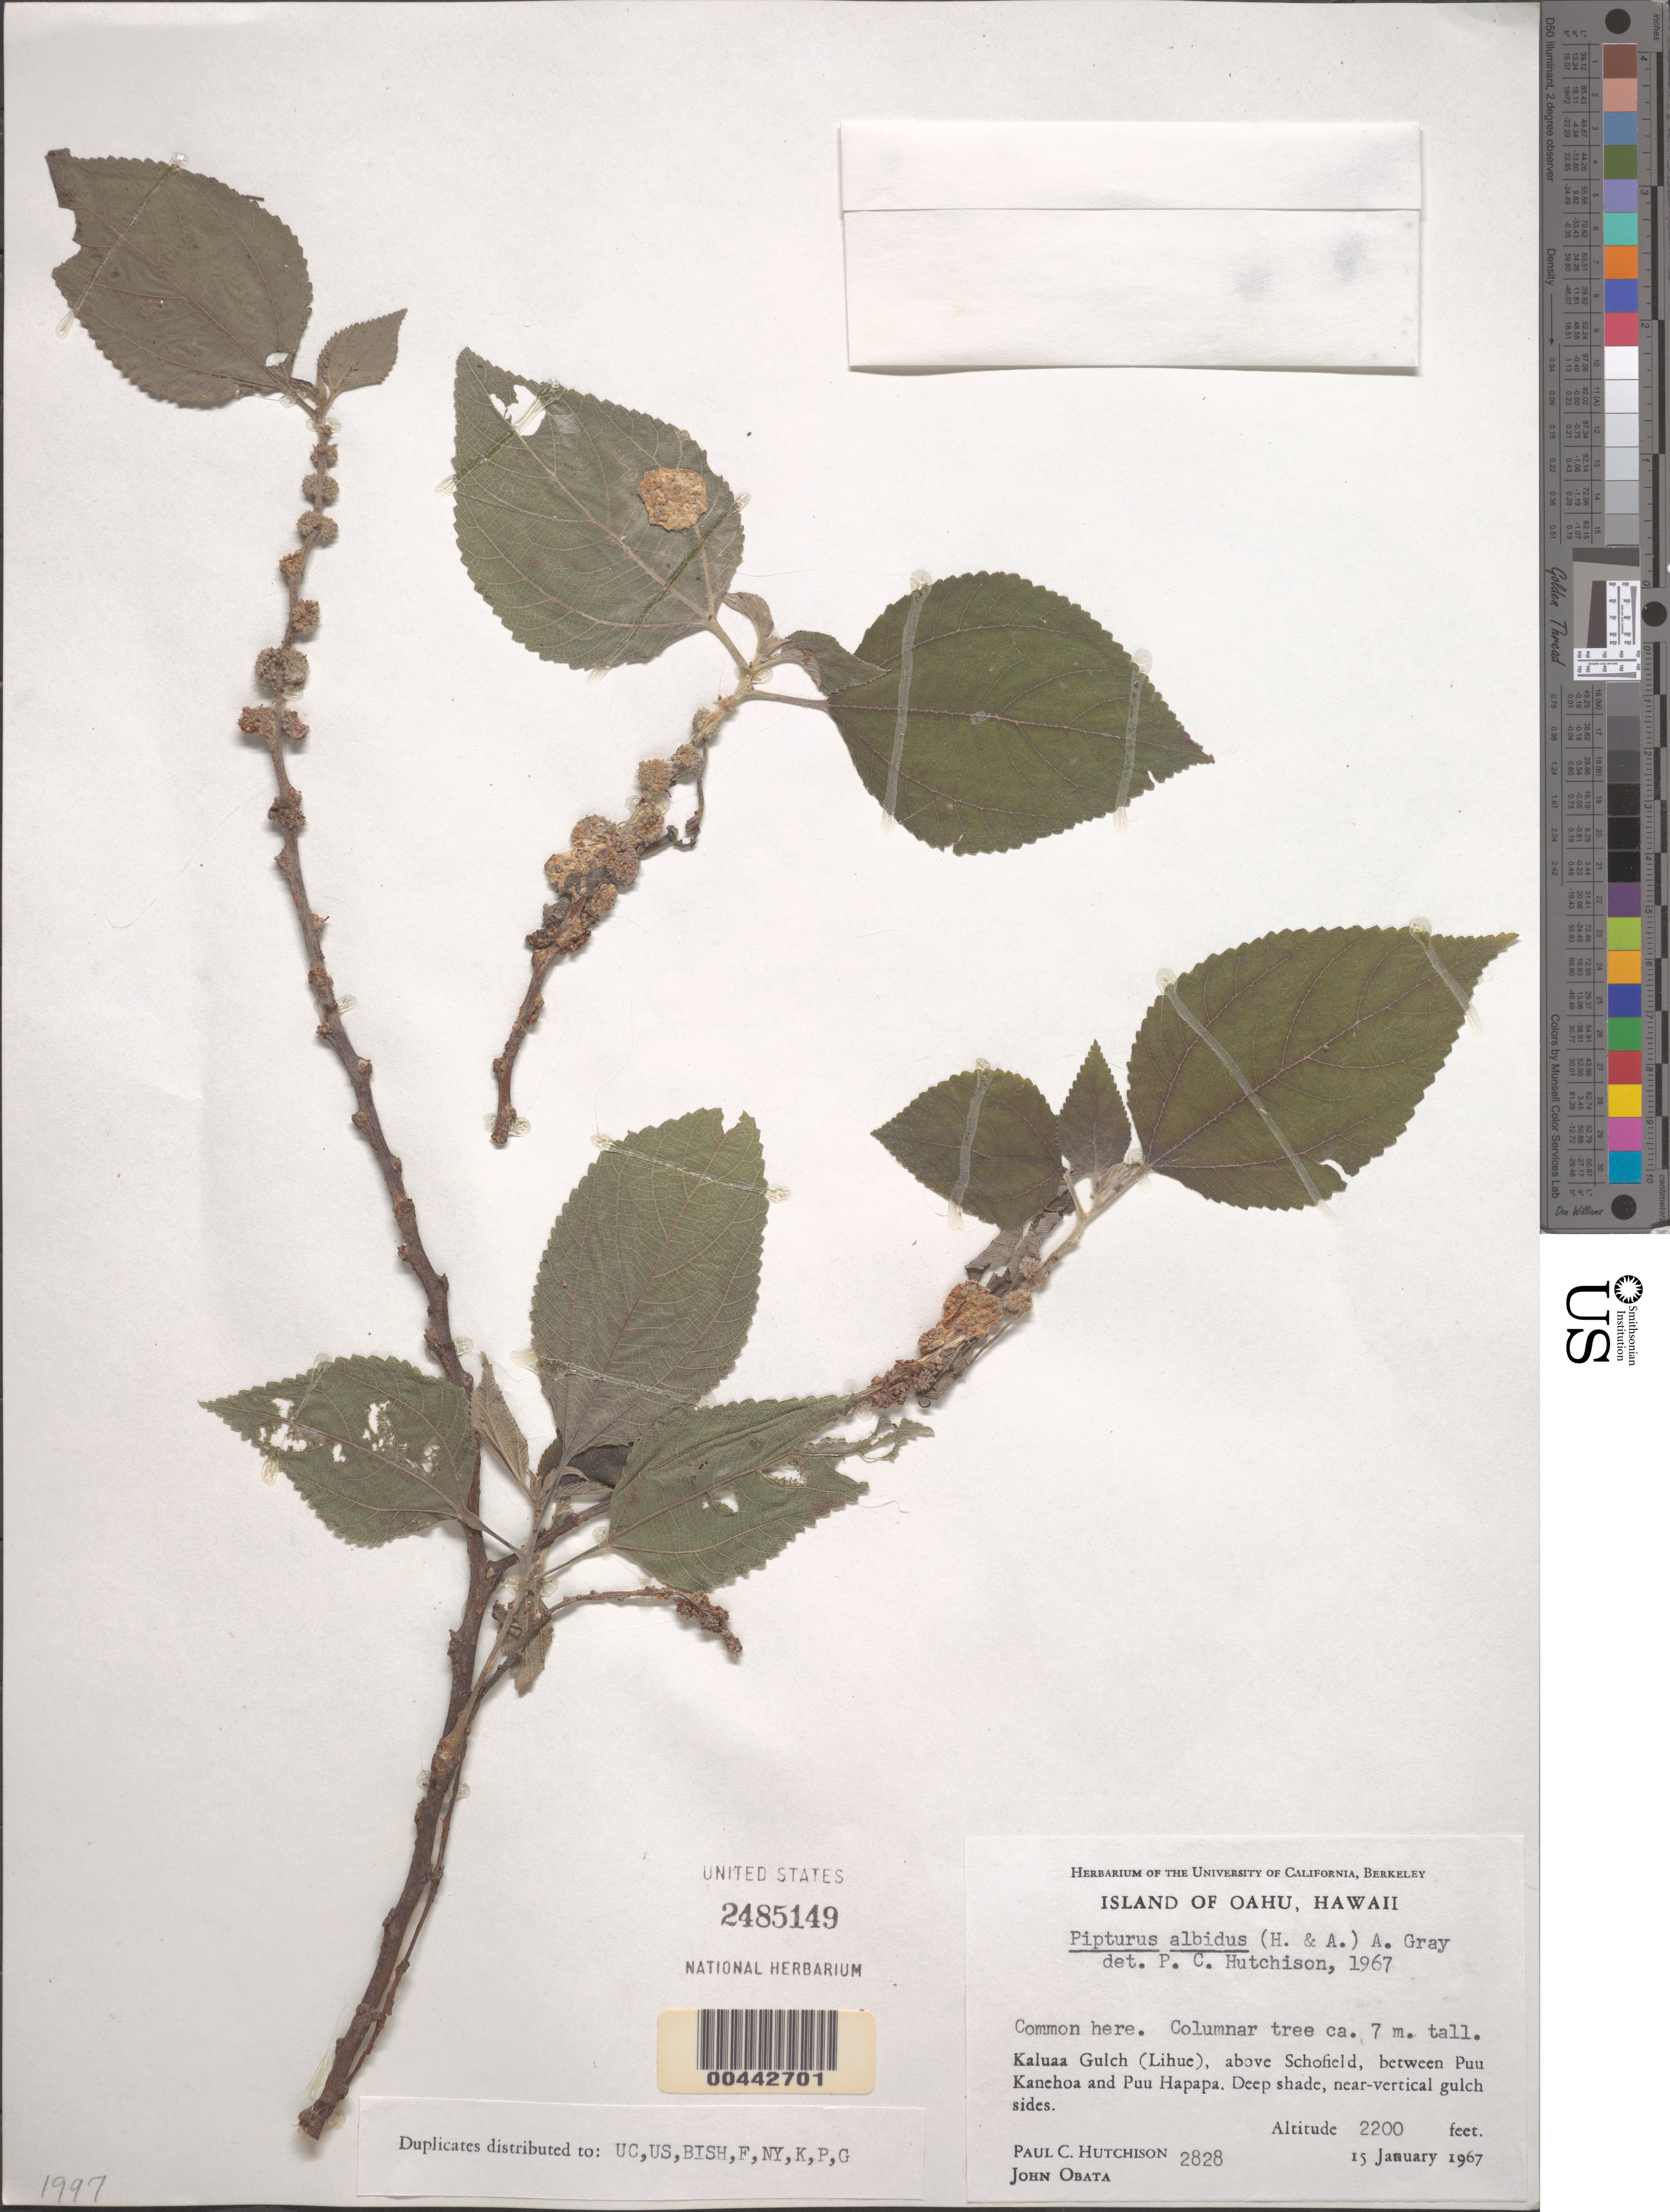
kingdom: Plantae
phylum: Tracheophyta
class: Magnoliopsida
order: Rosales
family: Urticaceae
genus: Pipturus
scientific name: Pipturus albidus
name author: (Hook. & Arn.) A. Gray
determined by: Hutchison, Paul C.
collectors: P. C. Hutchison & J. Obata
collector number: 2828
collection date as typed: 15 Jan 1967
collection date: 1967-01-15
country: United States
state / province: Hawaii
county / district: Honolulu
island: Oahu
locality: Kaluaa Gulch (Lihue), above Schofield, between Puu Kanehoa and Puu Hapapa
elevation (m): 671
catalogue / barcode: US 2485149